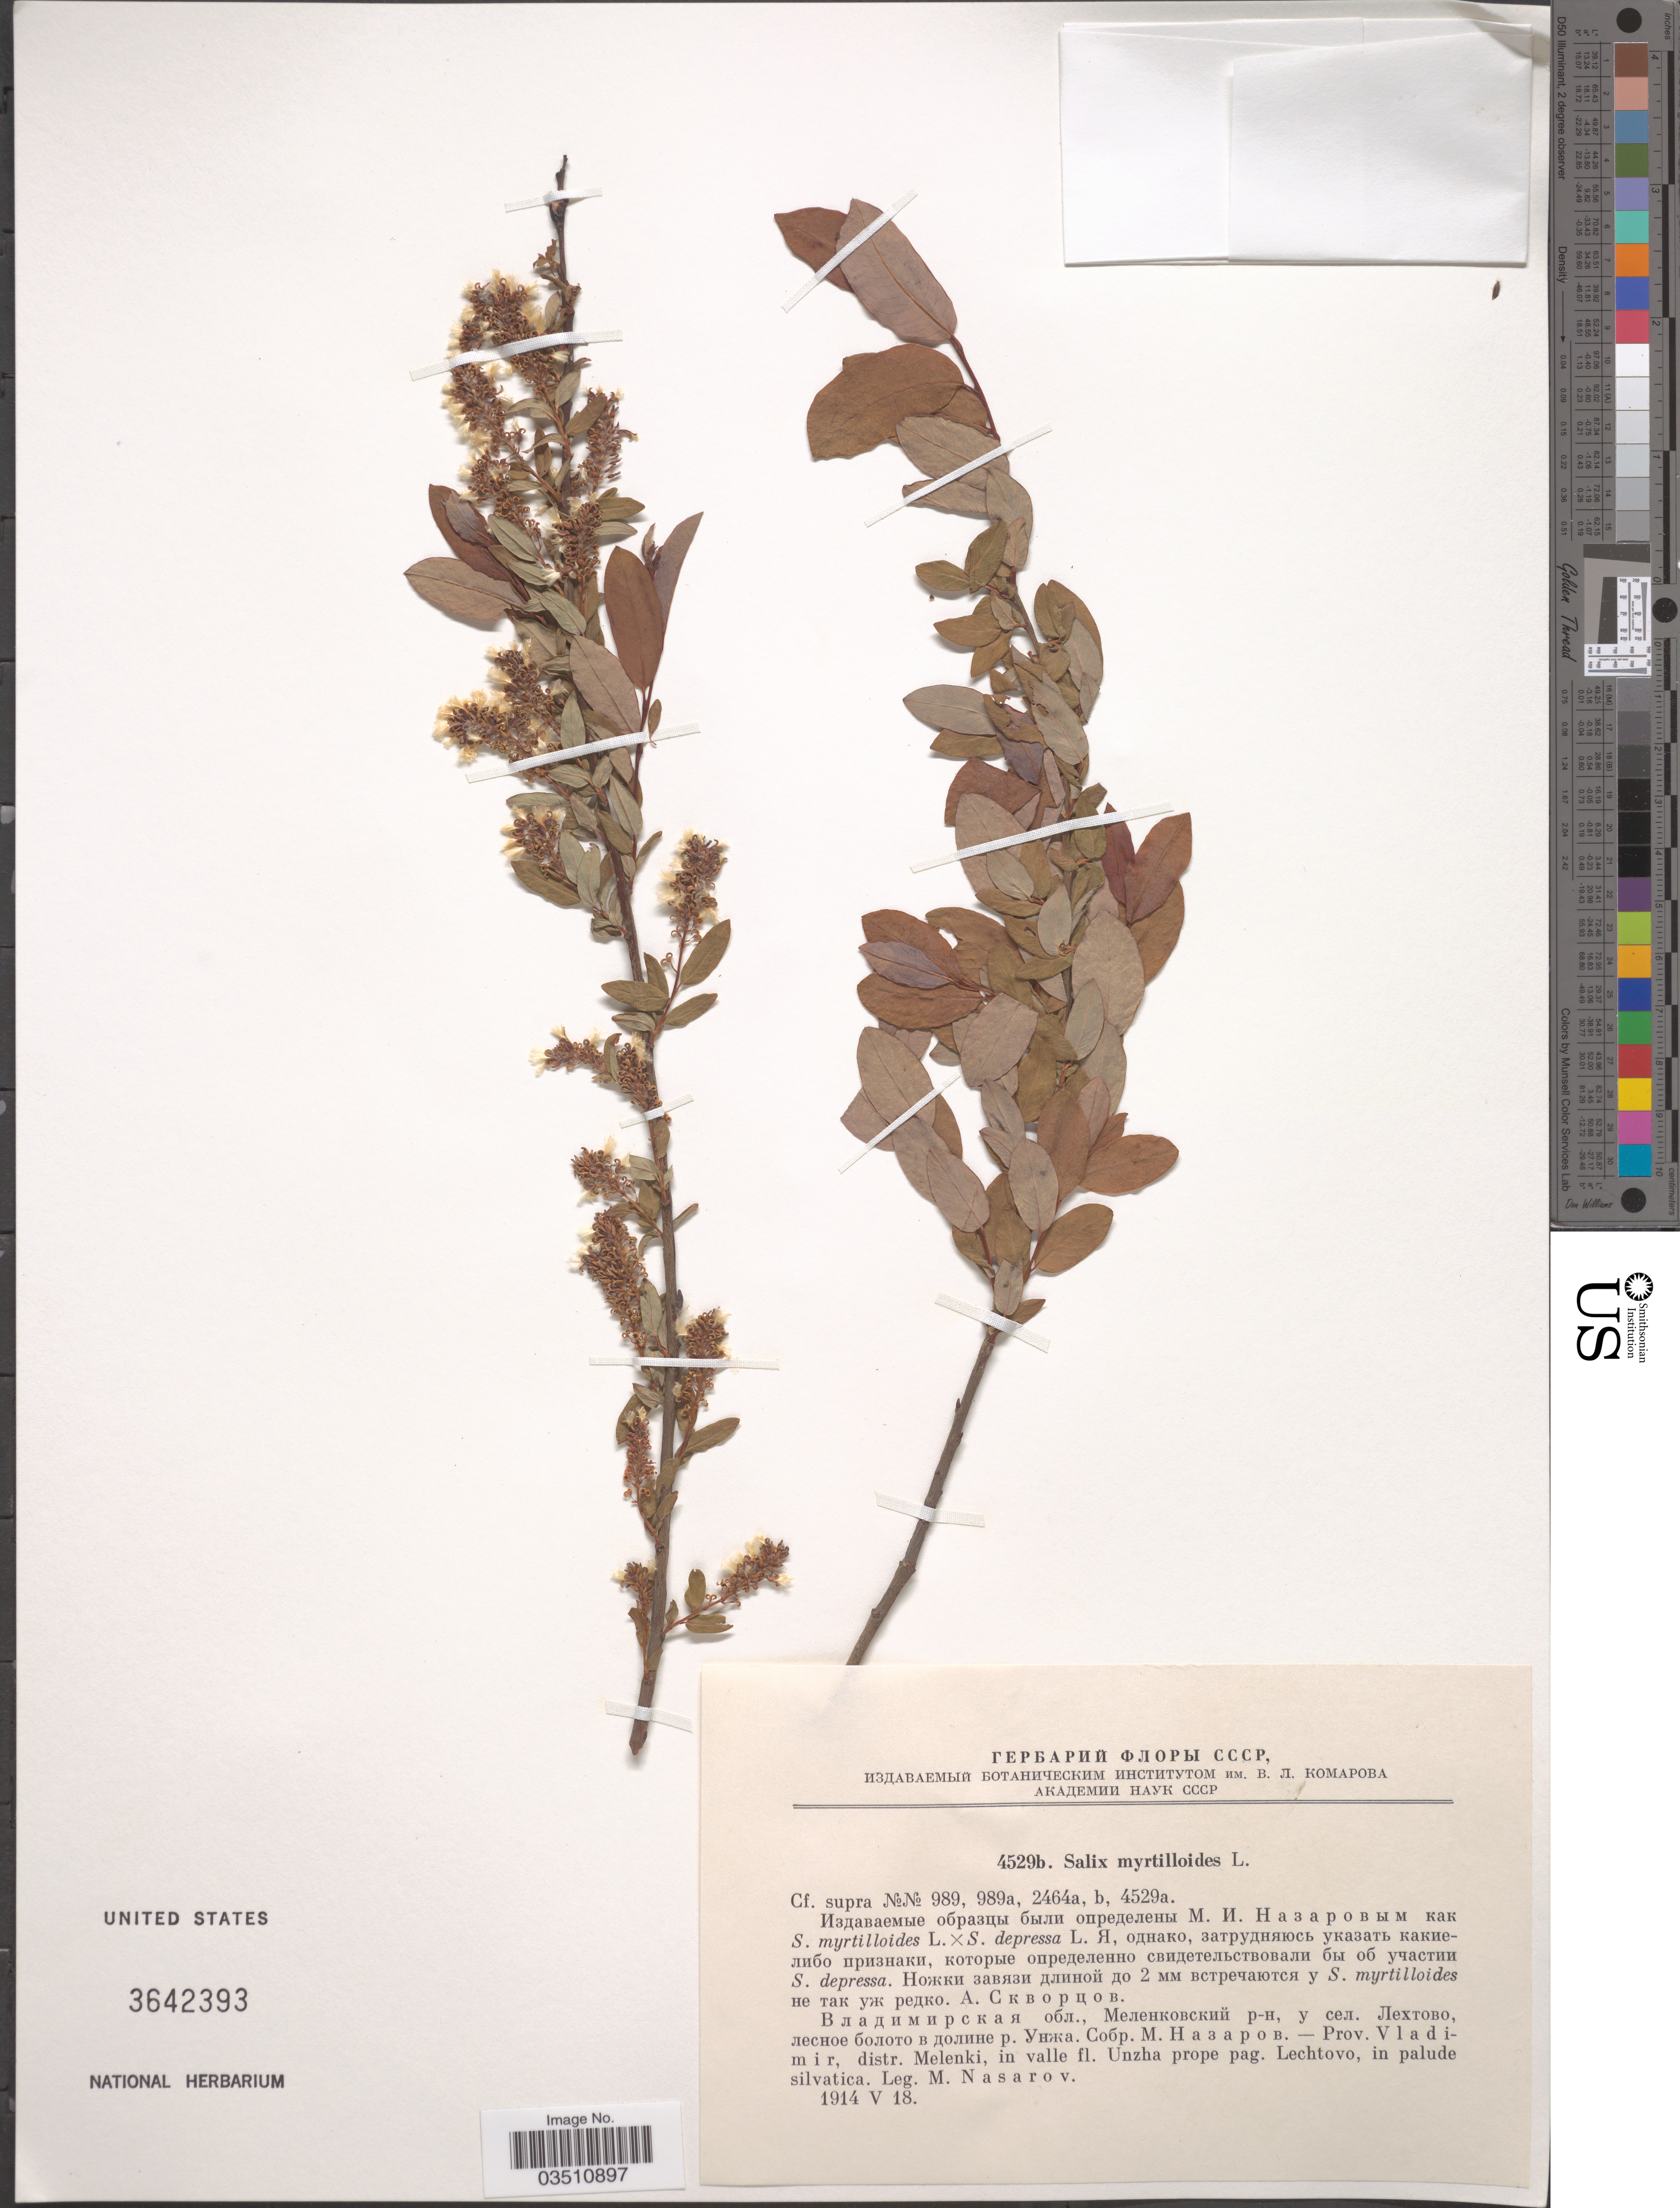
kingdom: Plantae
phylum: Tracheophyta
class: Magnoliopsida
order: Malpighiales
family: Salicaceae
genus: Salix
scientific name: Salix myrtilloides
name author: L.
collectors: M. Nasarov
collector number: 4529b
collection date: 1914-05-18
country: Russian Federation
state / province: Vladimir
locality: Distr. Melenki, in valle fl. Unzha prope pag. Lechtovo.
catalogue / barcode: US 3642393